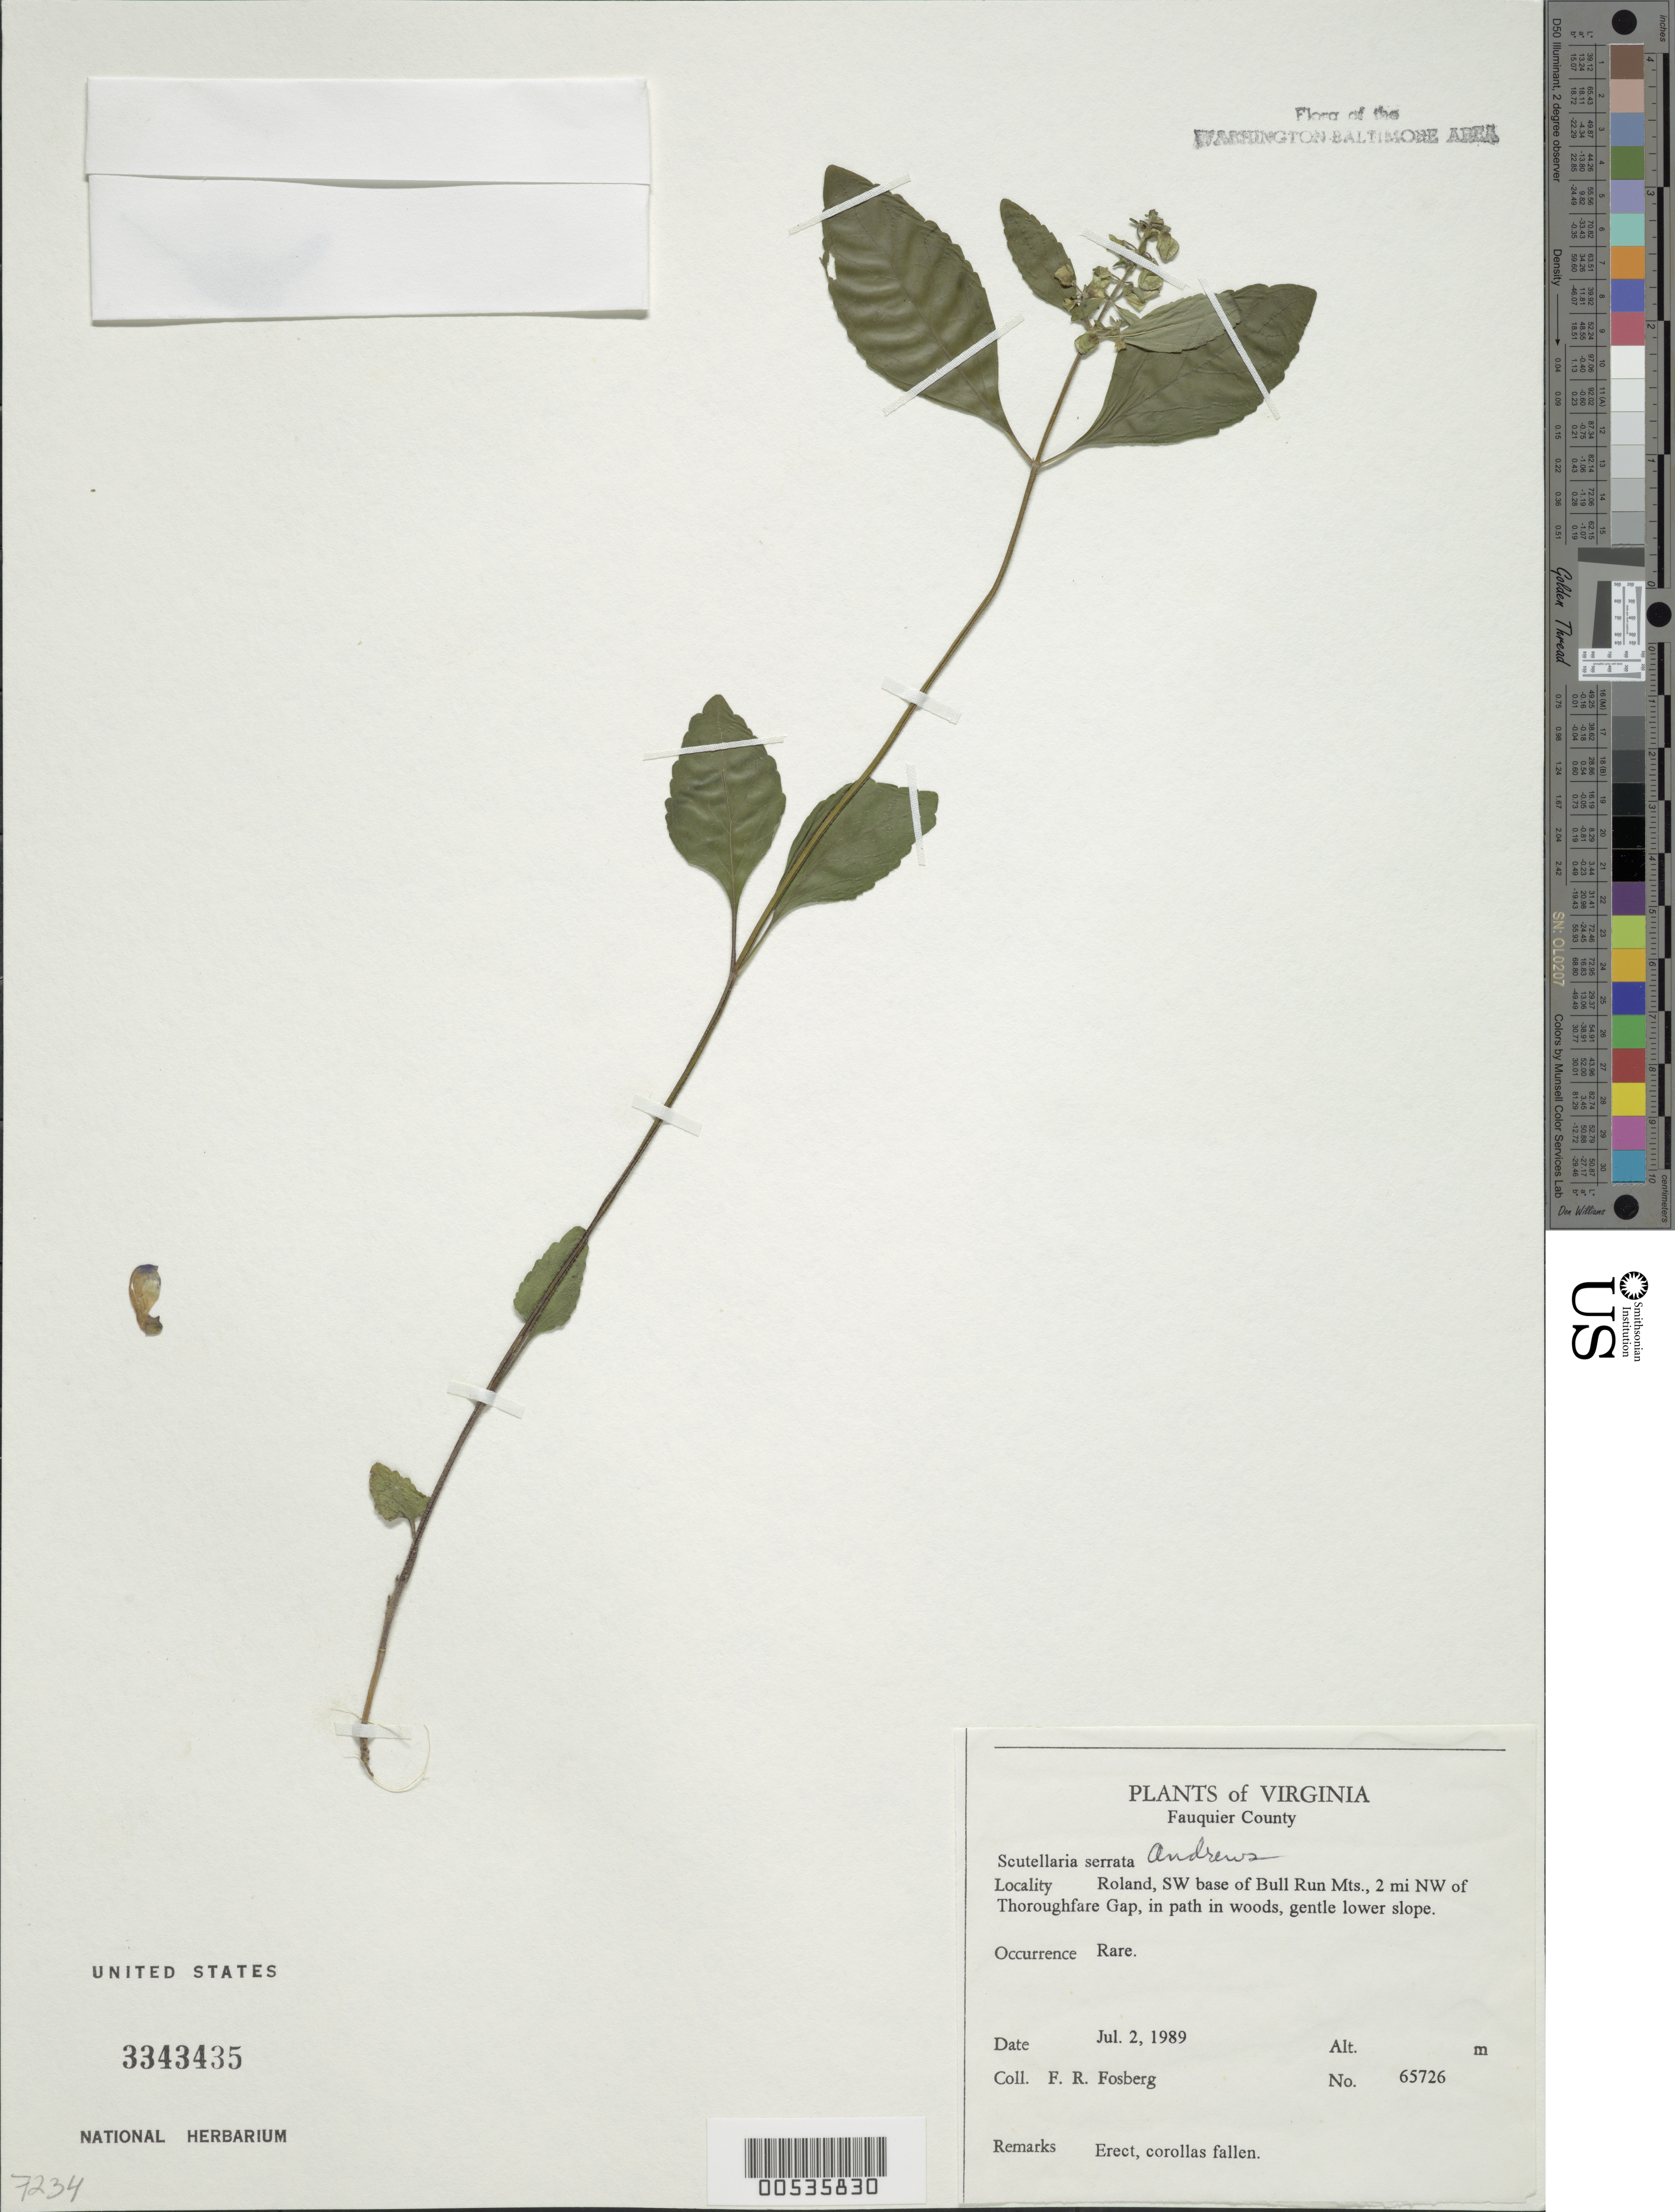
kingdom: Plantae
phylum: Tracheophyta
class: Magnoliopsida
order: Lamiales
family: Lamiaceae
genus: Scutellaria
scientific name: Scutellaria serrata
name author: Andrews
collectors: F. R. Fosberg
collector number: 65726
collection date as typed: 02 Jul 1989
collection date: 1989-07-02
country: United States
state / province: Virginia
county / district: Fauquier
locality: Roland, SW base of Bull Run Mts., NW of Thorofare Gap Bull Run Mts.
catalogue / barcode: US 343435